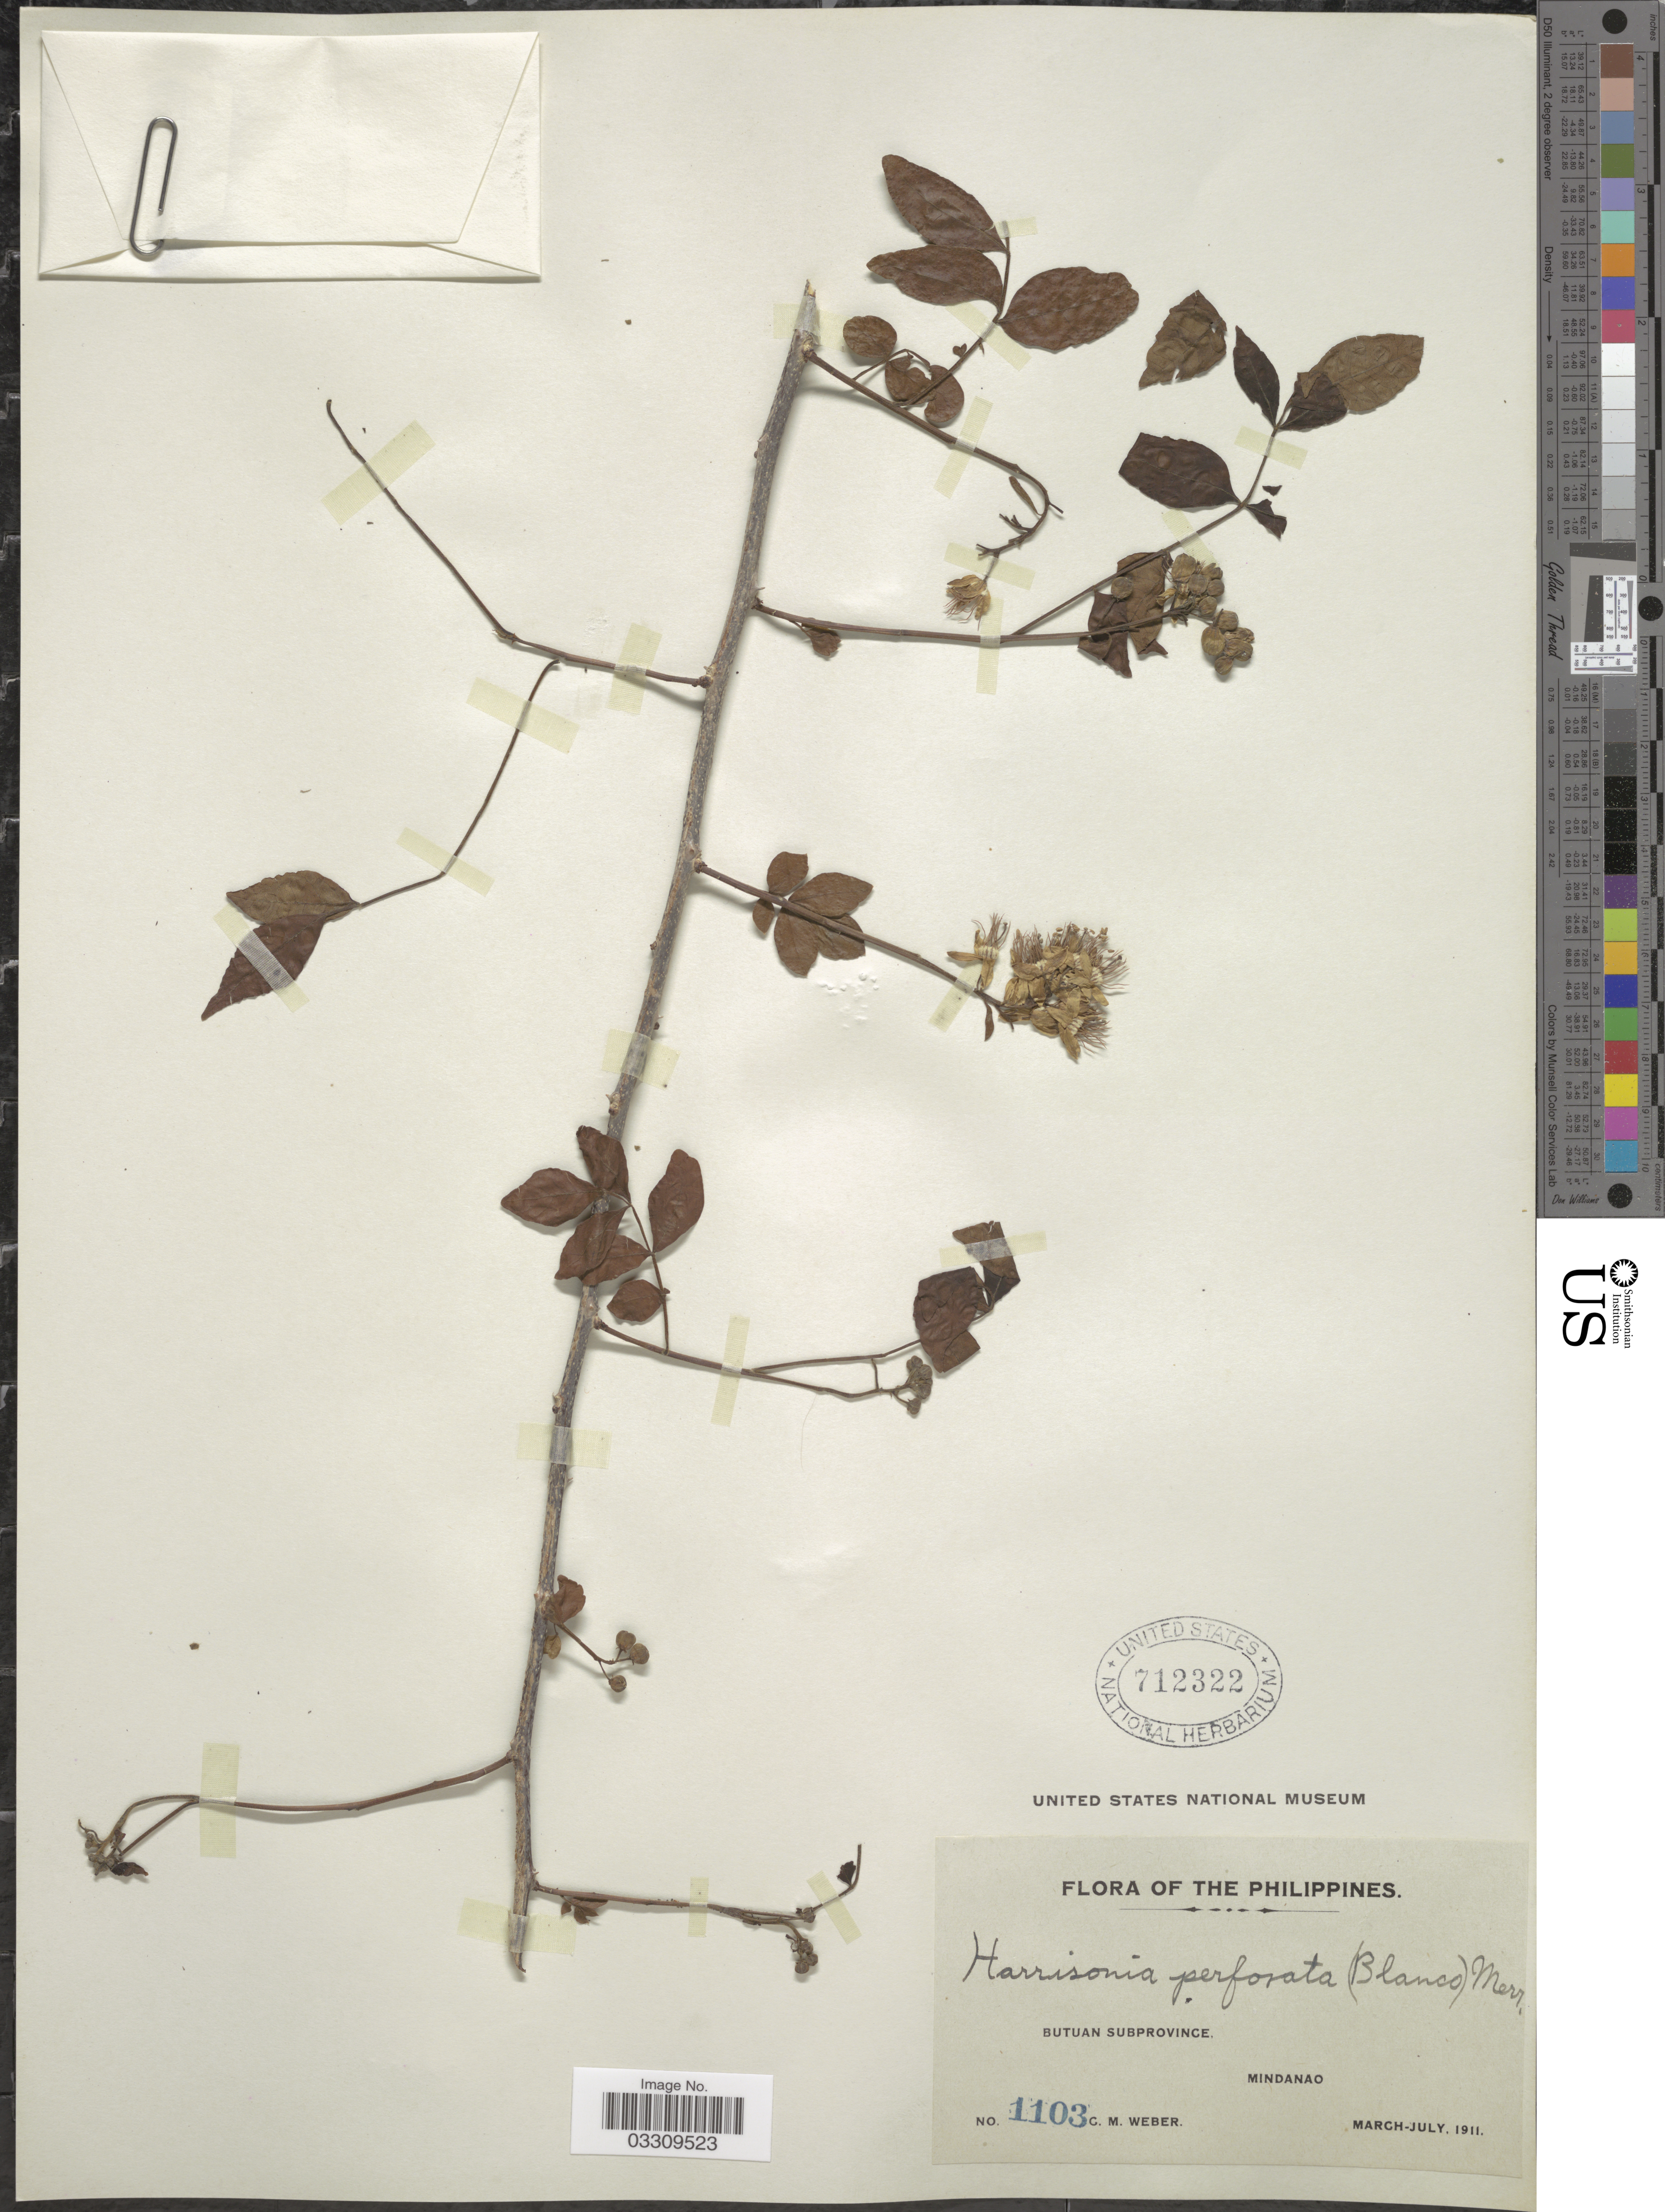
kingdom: Plantae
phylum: Tracheophyta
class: Magnoliopsida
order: Sapindales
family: Rutaceae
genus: Harrisonia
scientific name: Harrisonia perforata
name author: (Blanco) Merr.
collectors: C. M. Weber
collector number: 1103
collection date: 1911-03/1911-07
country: Philippines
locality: Butuan Subprovince. Mindanao.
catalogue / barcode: US 712322